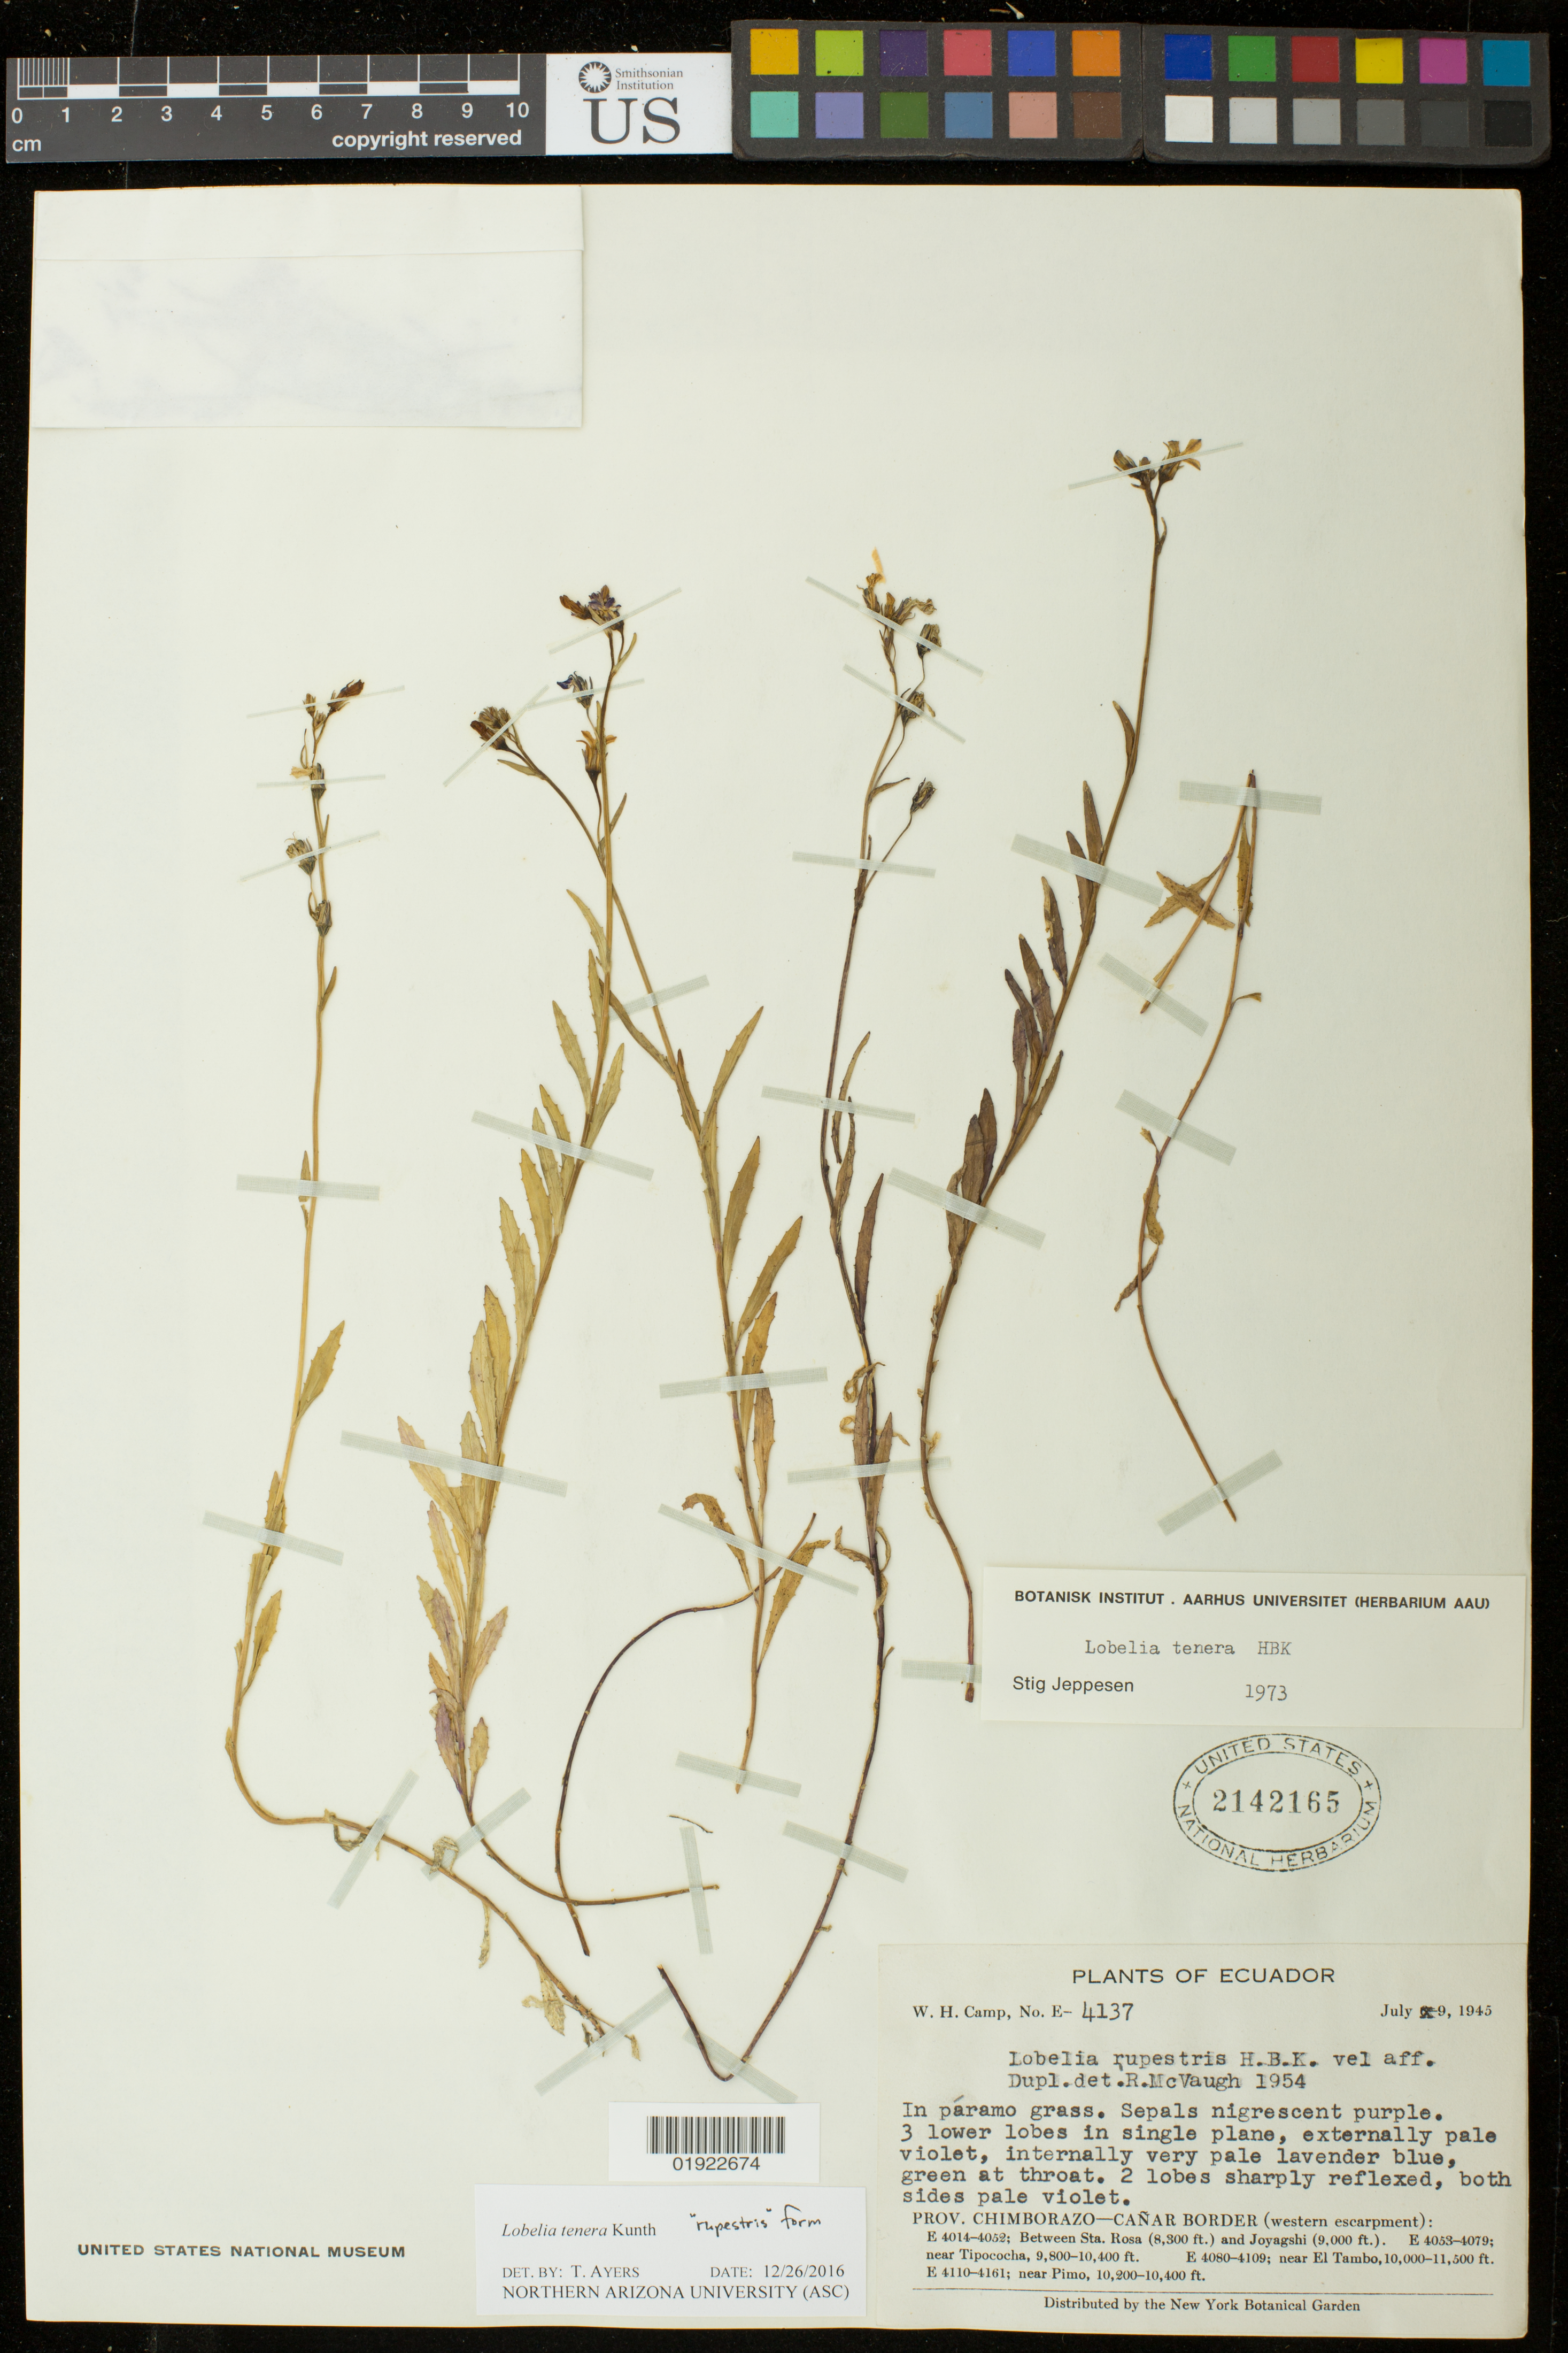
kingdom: Plantae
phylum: Tracheophyta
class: Magnoliopsida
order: Asterales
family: Campanulaceae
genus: Lobelia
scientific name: Lobelia tenera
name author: Kunth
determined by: Ayers, Tina J.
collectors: W. H. Camp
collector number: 4137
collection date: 1945-07-09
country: Ecuador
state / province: Chimborazo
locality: Canar border (western escarpment): Near Pimo.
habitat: In paramo grass.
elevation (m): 3109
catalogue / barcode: US 2142165